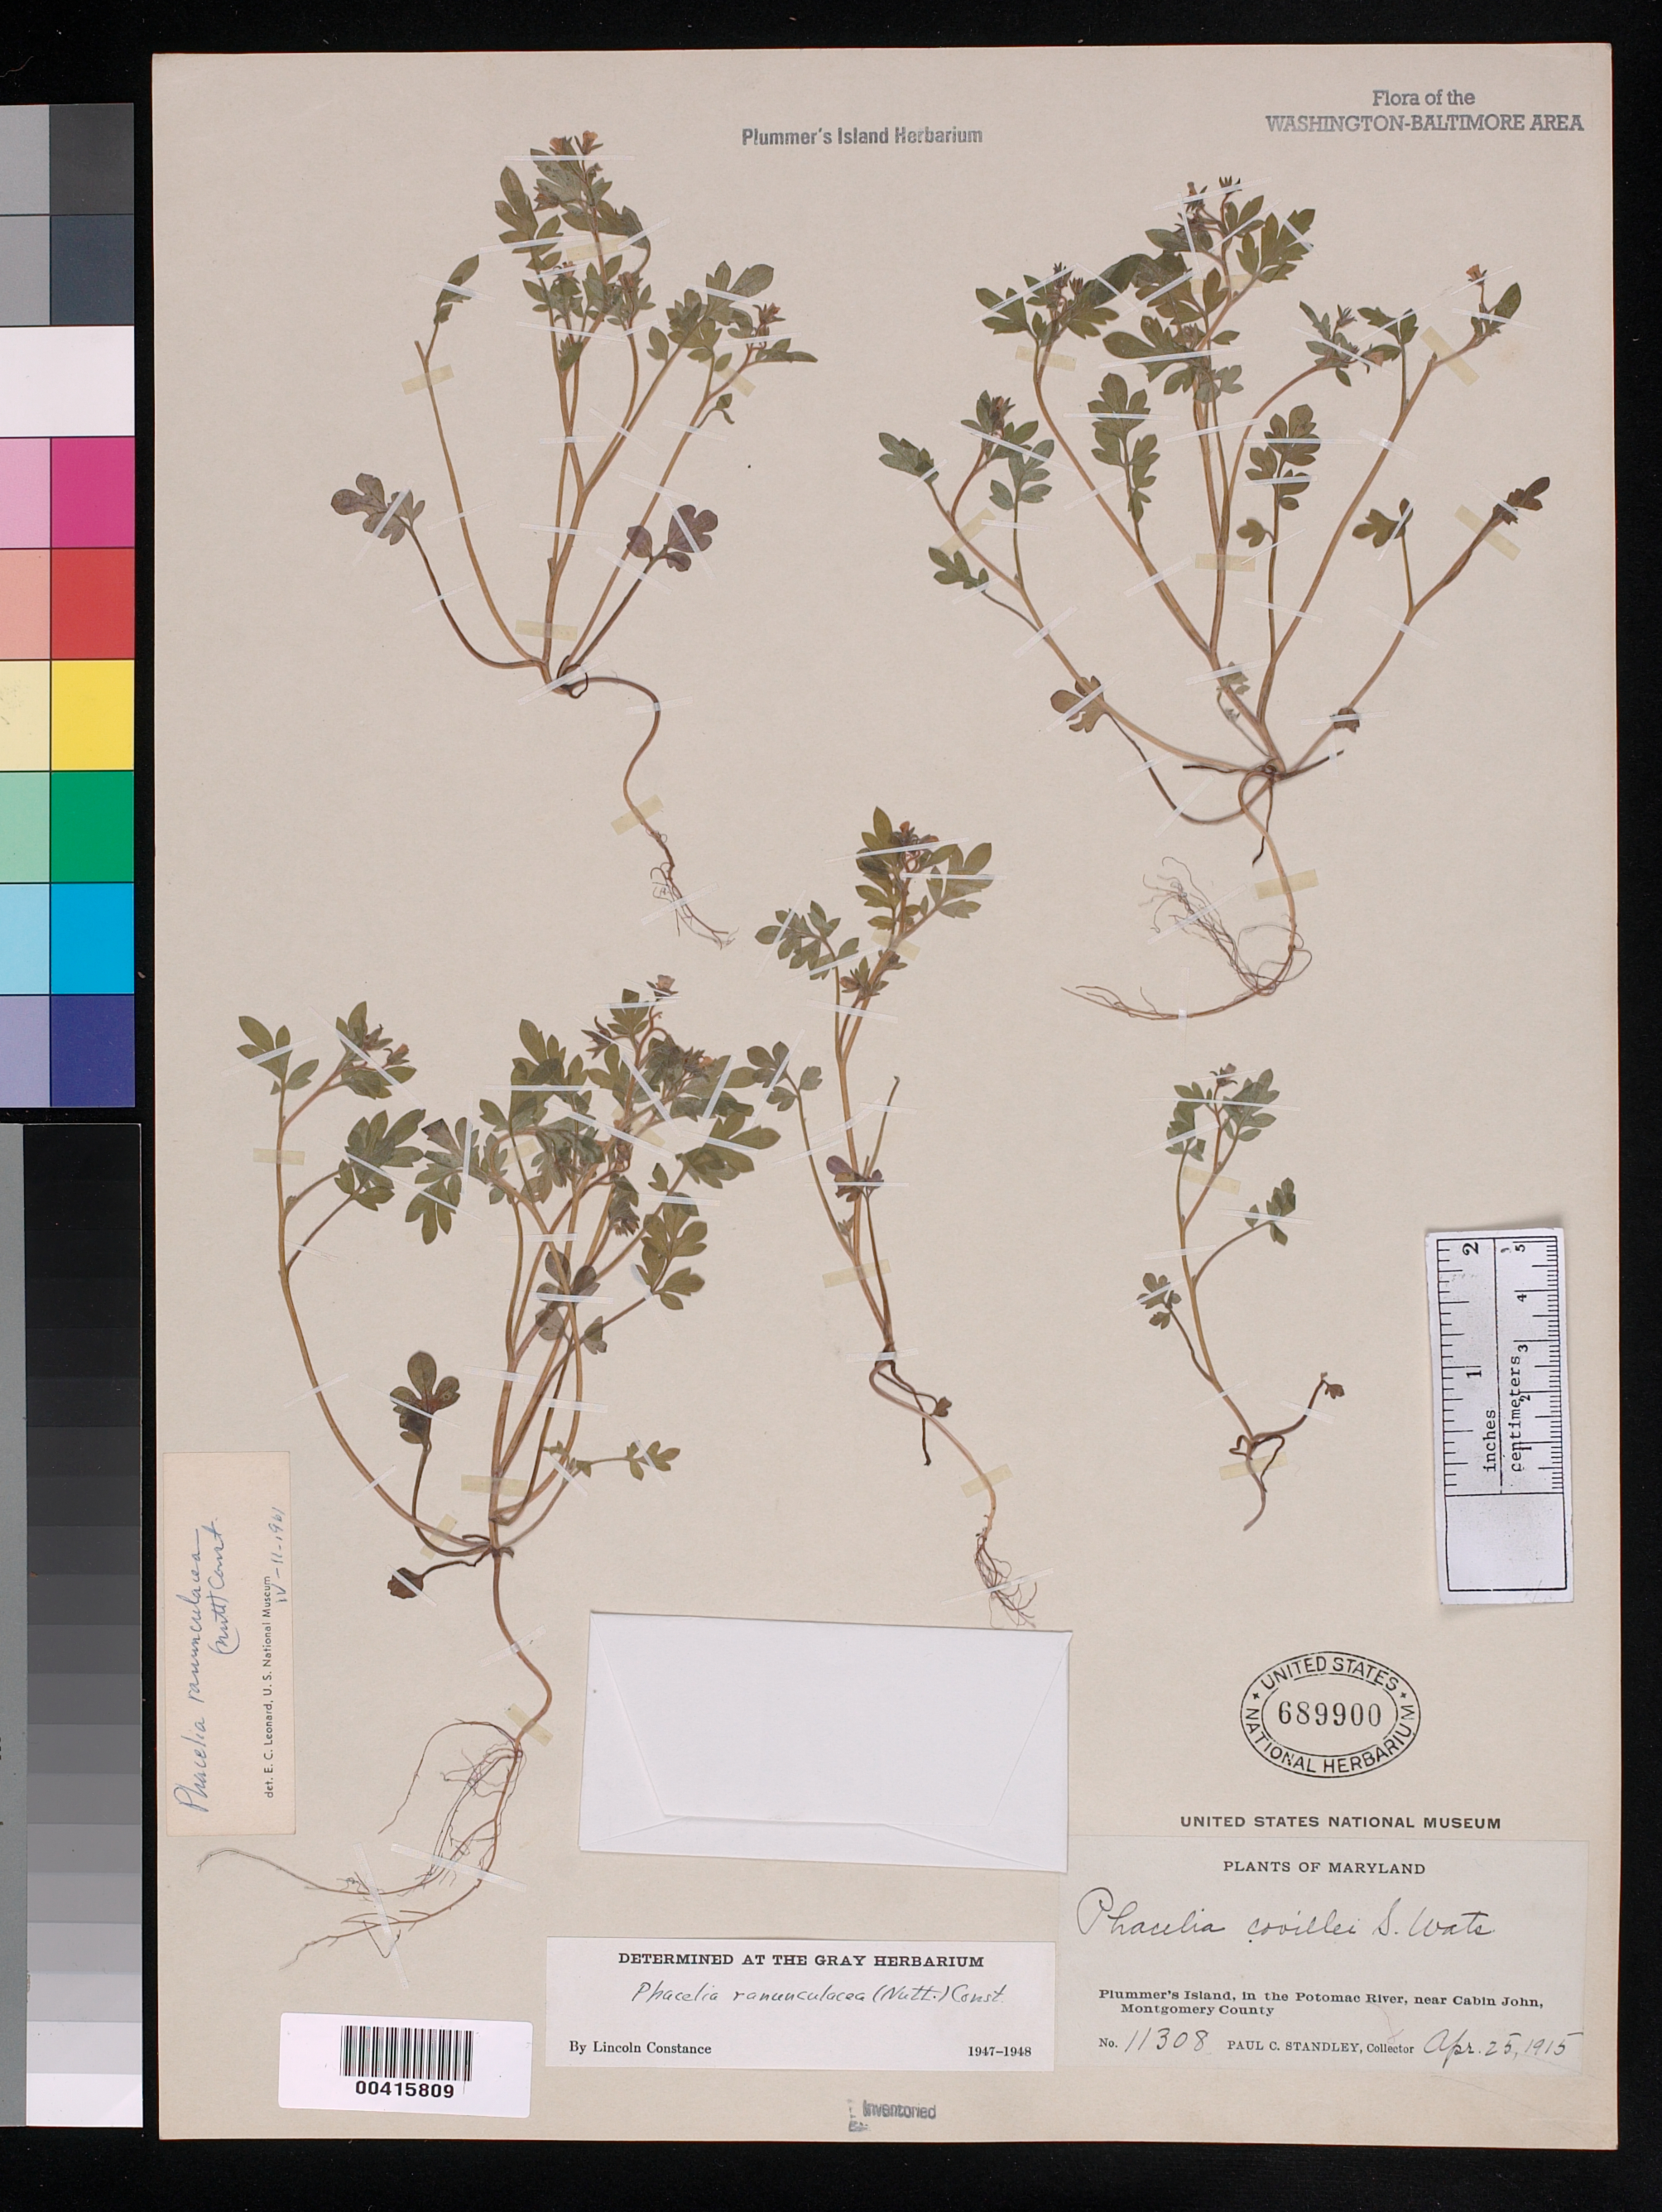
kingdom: Plantae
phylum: Tracheophyta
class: Magnoliopsida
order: Boraginales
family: Hydrophyllaceae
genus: Phacelia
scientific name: Phacelia ranunculacea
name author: (Nutt.) Constance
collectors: P. C. Standley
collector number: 11308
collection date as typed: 25 Apr 1915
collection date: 1915-04-25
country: United States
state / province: Maryland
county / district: Montgomery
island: Plummers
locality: Plummer's Island C. & O. Canal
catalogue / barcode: US 689900